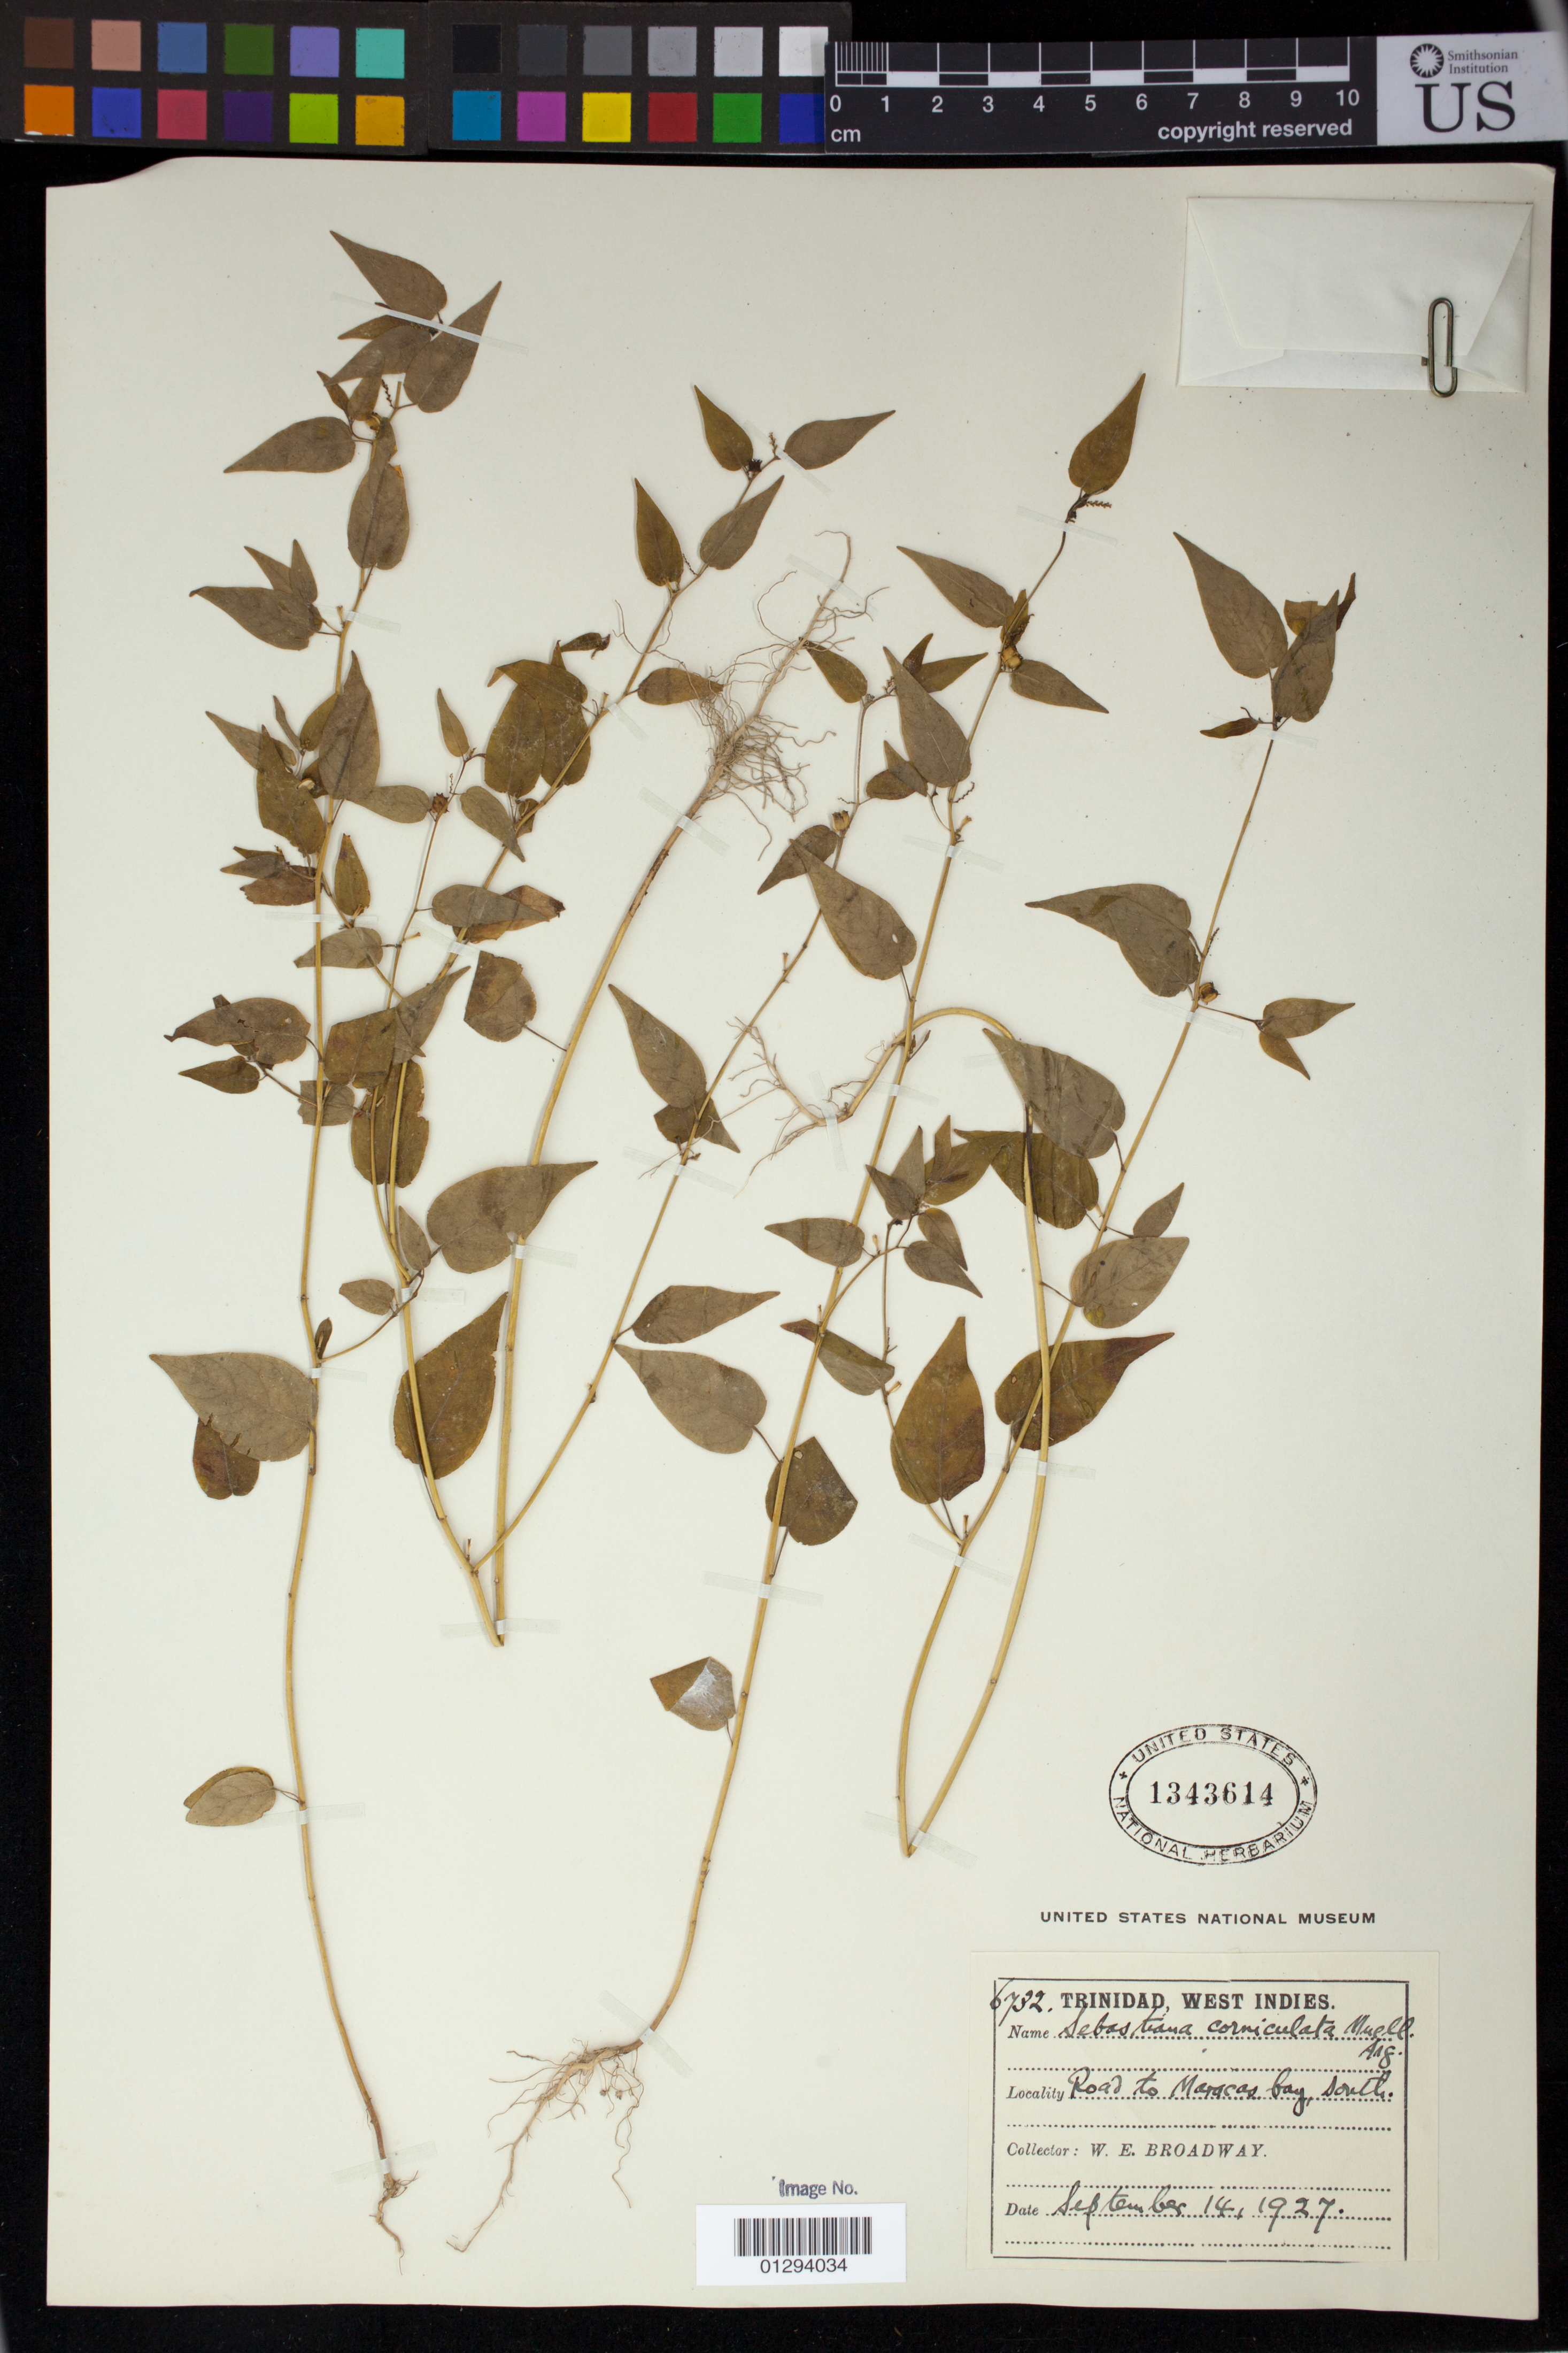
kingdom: Plantae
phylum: Tracheophyta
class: Magnoliopsida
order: Malpighiales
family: Euphorbiaceae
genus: Sebastiania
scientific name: Sebastiania commersoniana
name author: (Baill.) L.B. Sm. & Downs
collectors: W. E. Broadway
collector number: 6732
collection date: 1927-09-14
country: Trinidad and Tobago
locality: Road to Maracas bay, south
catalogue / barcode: US 1343614